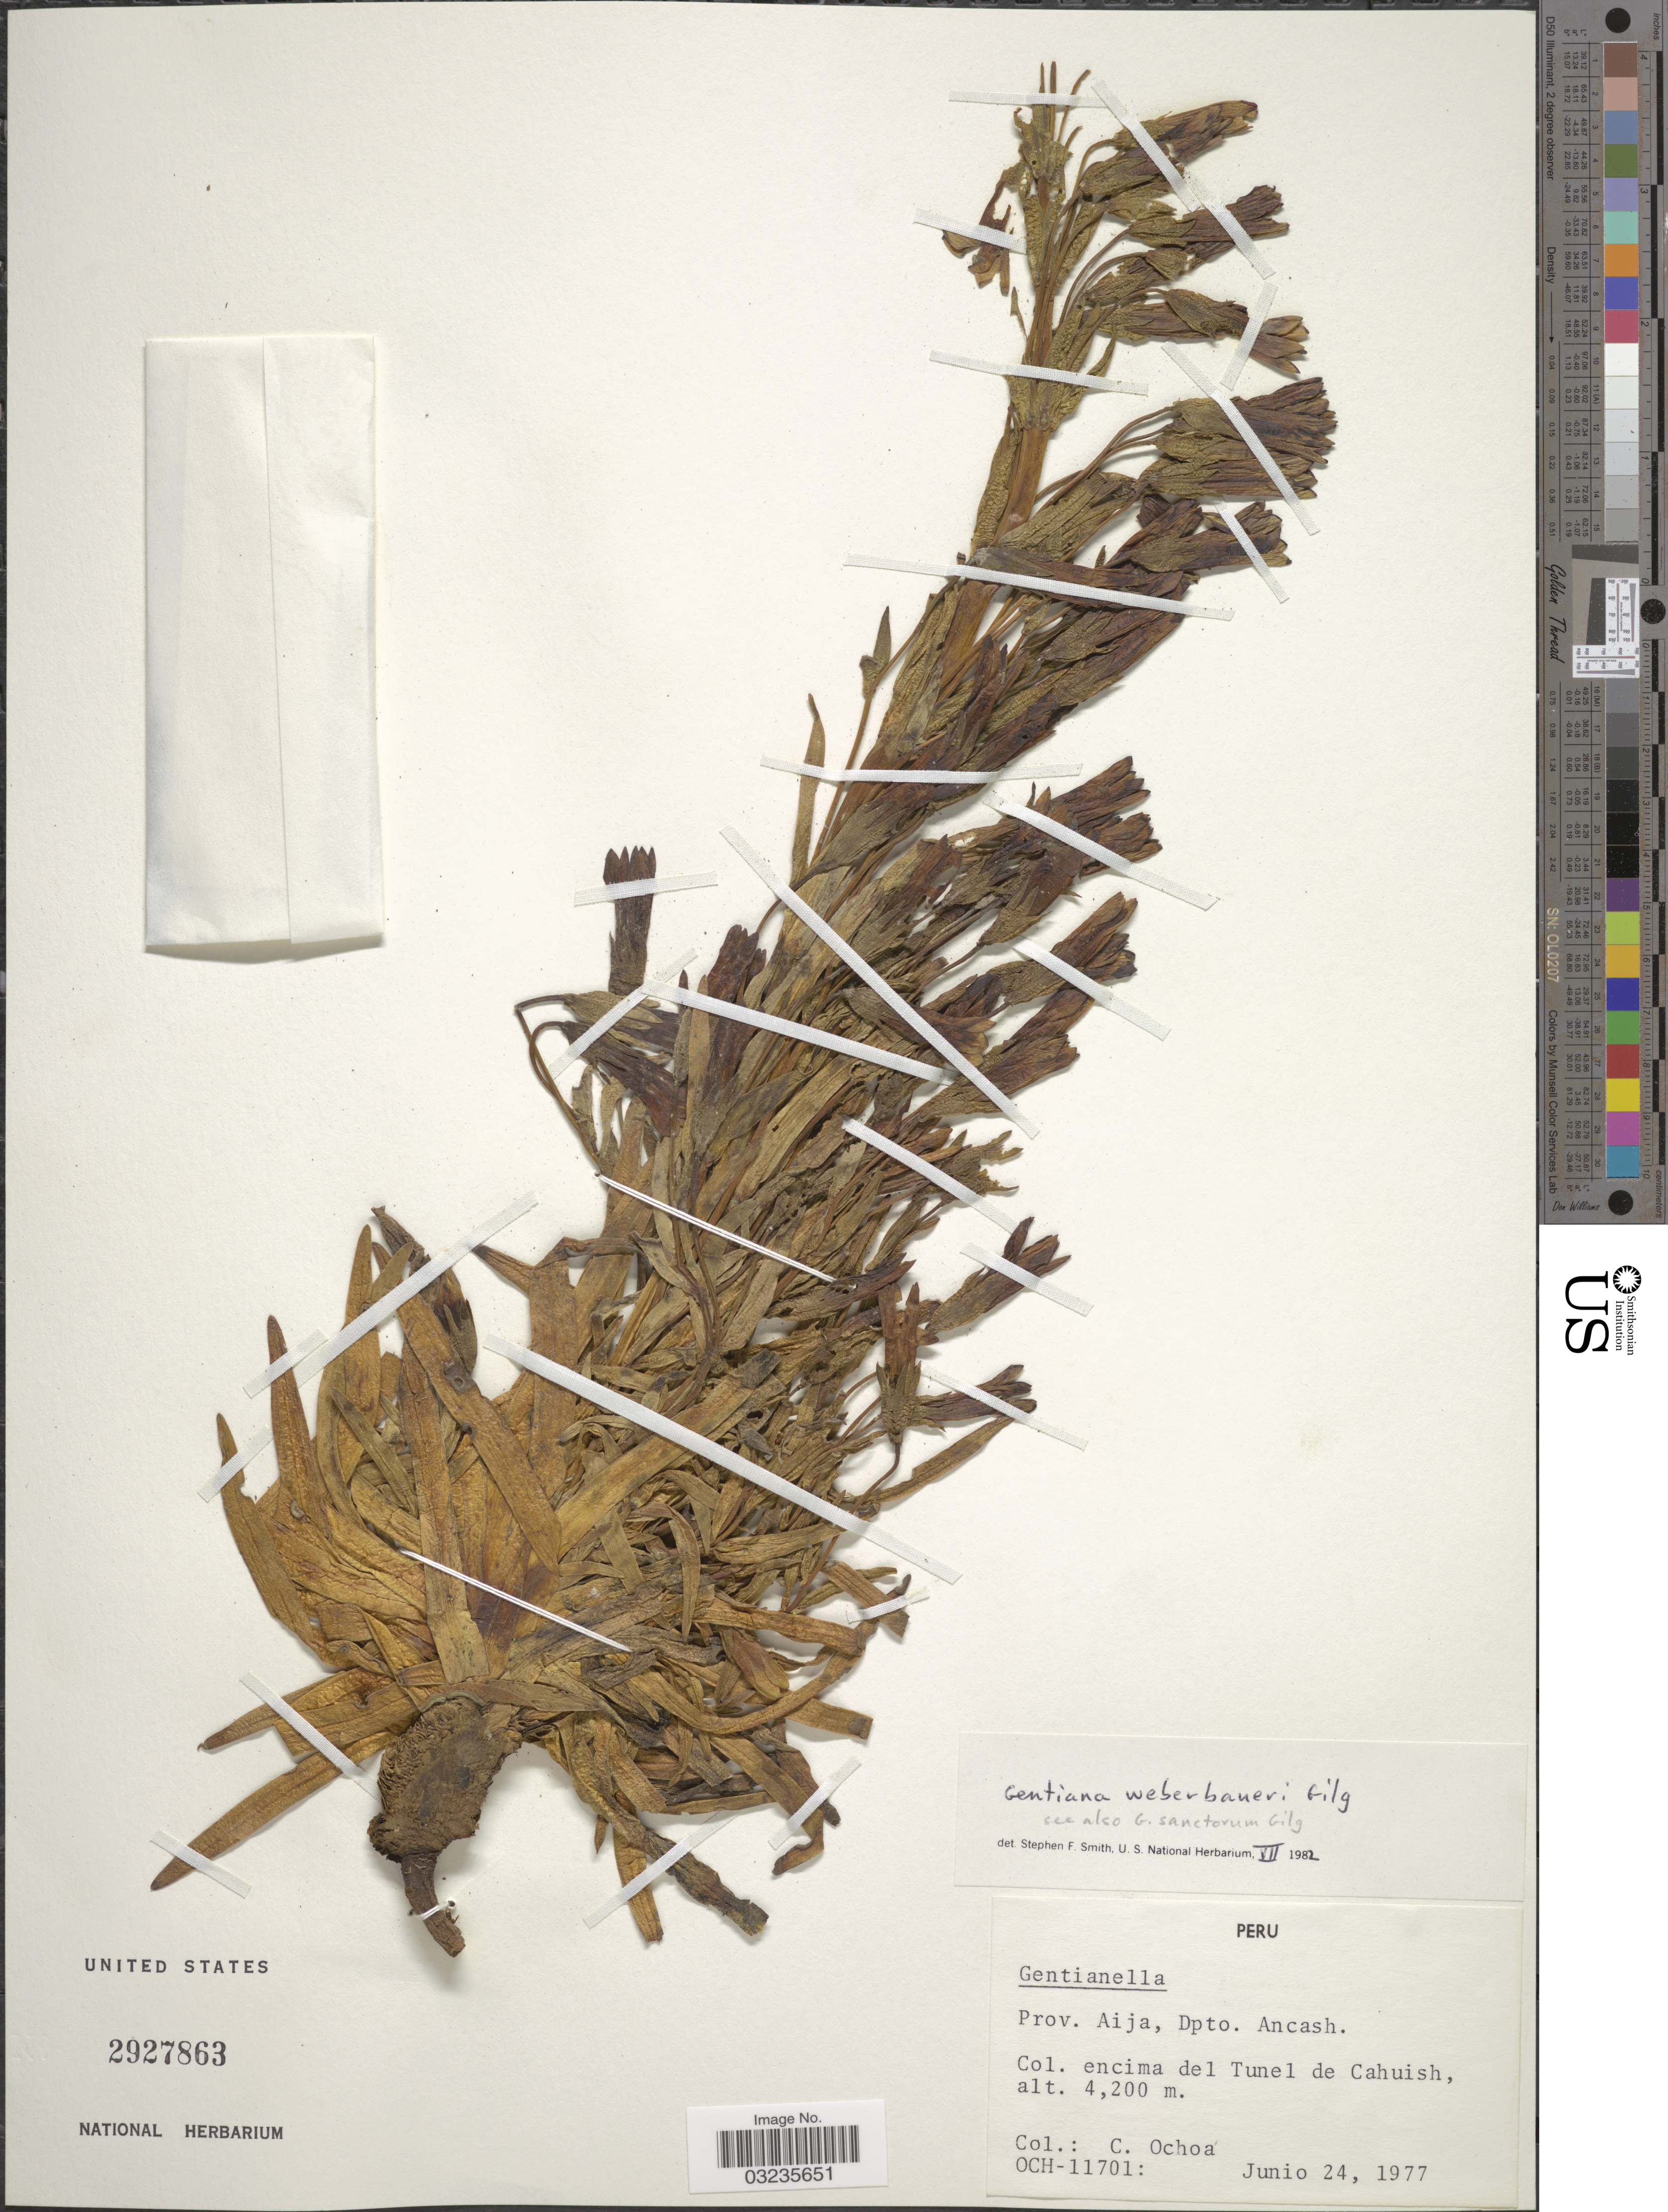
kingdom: Plantae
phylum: Tracheophyta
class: Magnoliopsida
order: Gentianales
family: Gentianaceae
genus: Gentiana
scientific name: Gentiana weberbaueri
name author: Gilg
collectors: C. Ochoa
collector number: OCH-11701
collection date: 1977-06-24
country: Peru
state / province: Ancash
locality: Prov. Aija, Dpto. Ancash. Encima del Tunuel de Cahuish.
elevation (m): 4200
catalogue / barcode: US 2927863